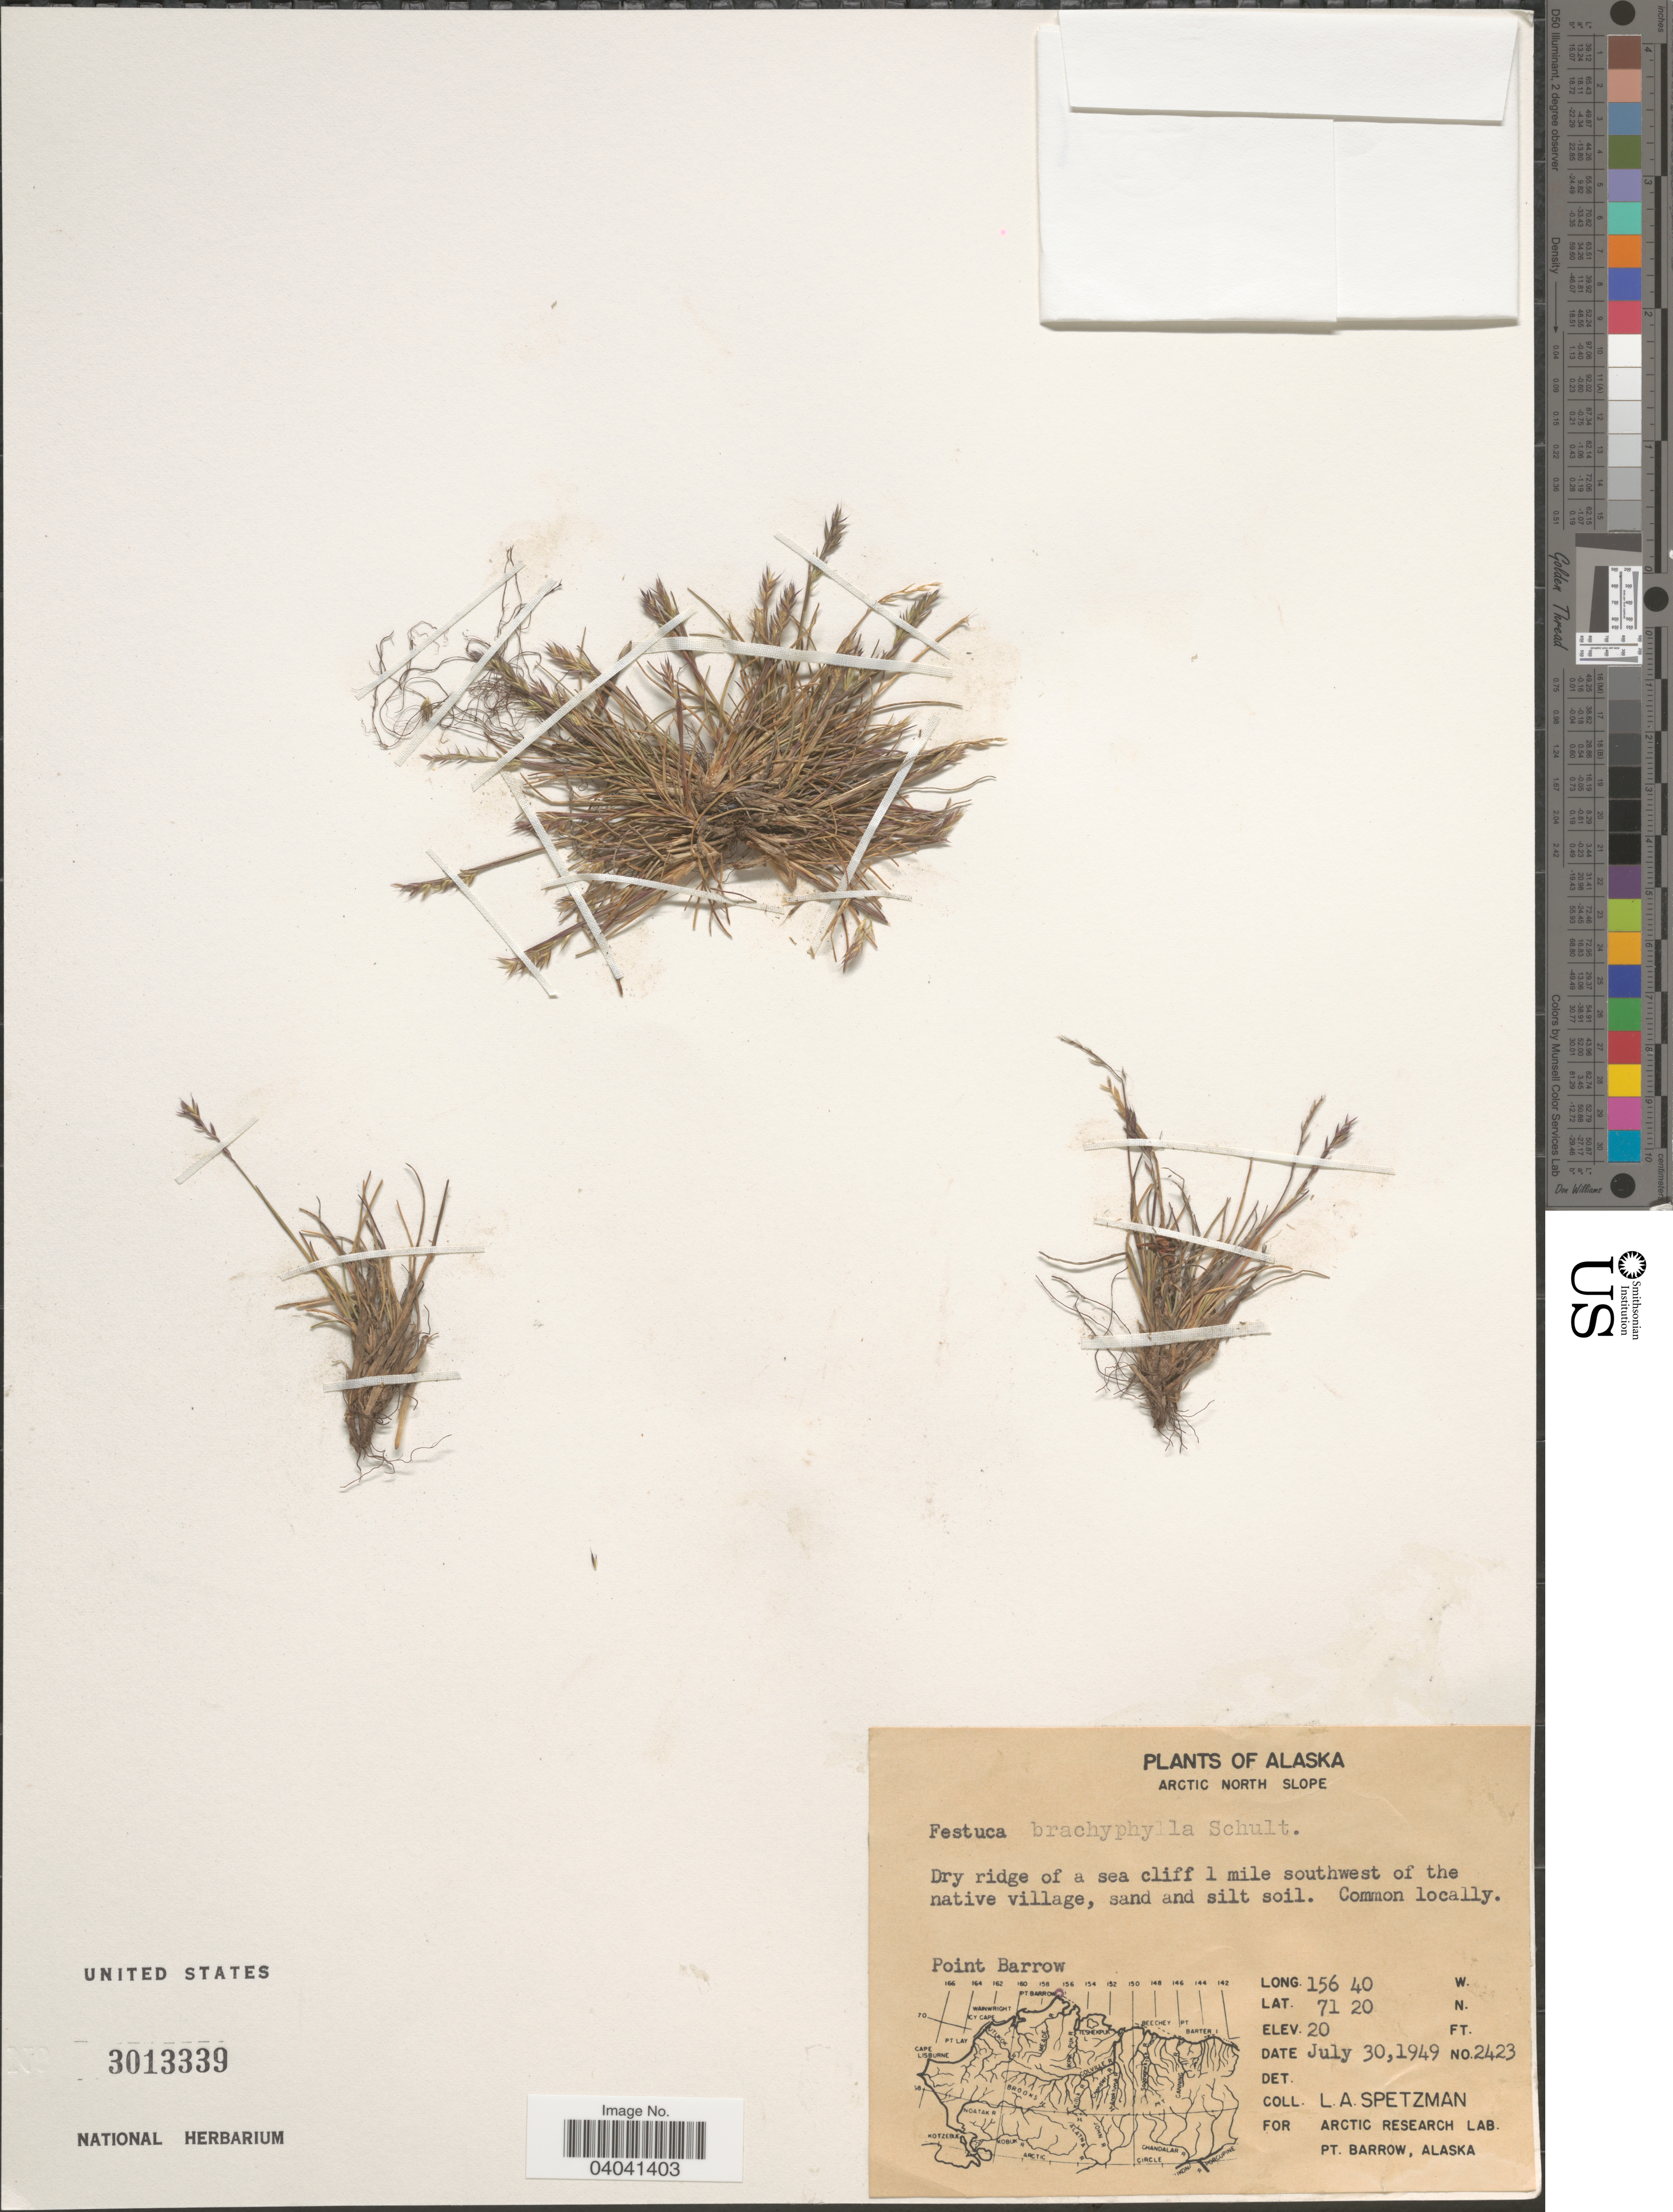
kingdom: Plantae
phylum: Tracheophyta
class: Liliopsida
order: Poales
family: Poaceae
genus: Festuca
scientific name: Festuca brachyphylla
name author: Schult. & Schult. f.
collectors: L. Spetzman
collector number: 2423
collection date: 1949-07-30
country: United States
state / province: Alaska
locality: Arctic North Slope. Point Barrow.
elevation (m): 6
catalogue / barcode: US 3013339